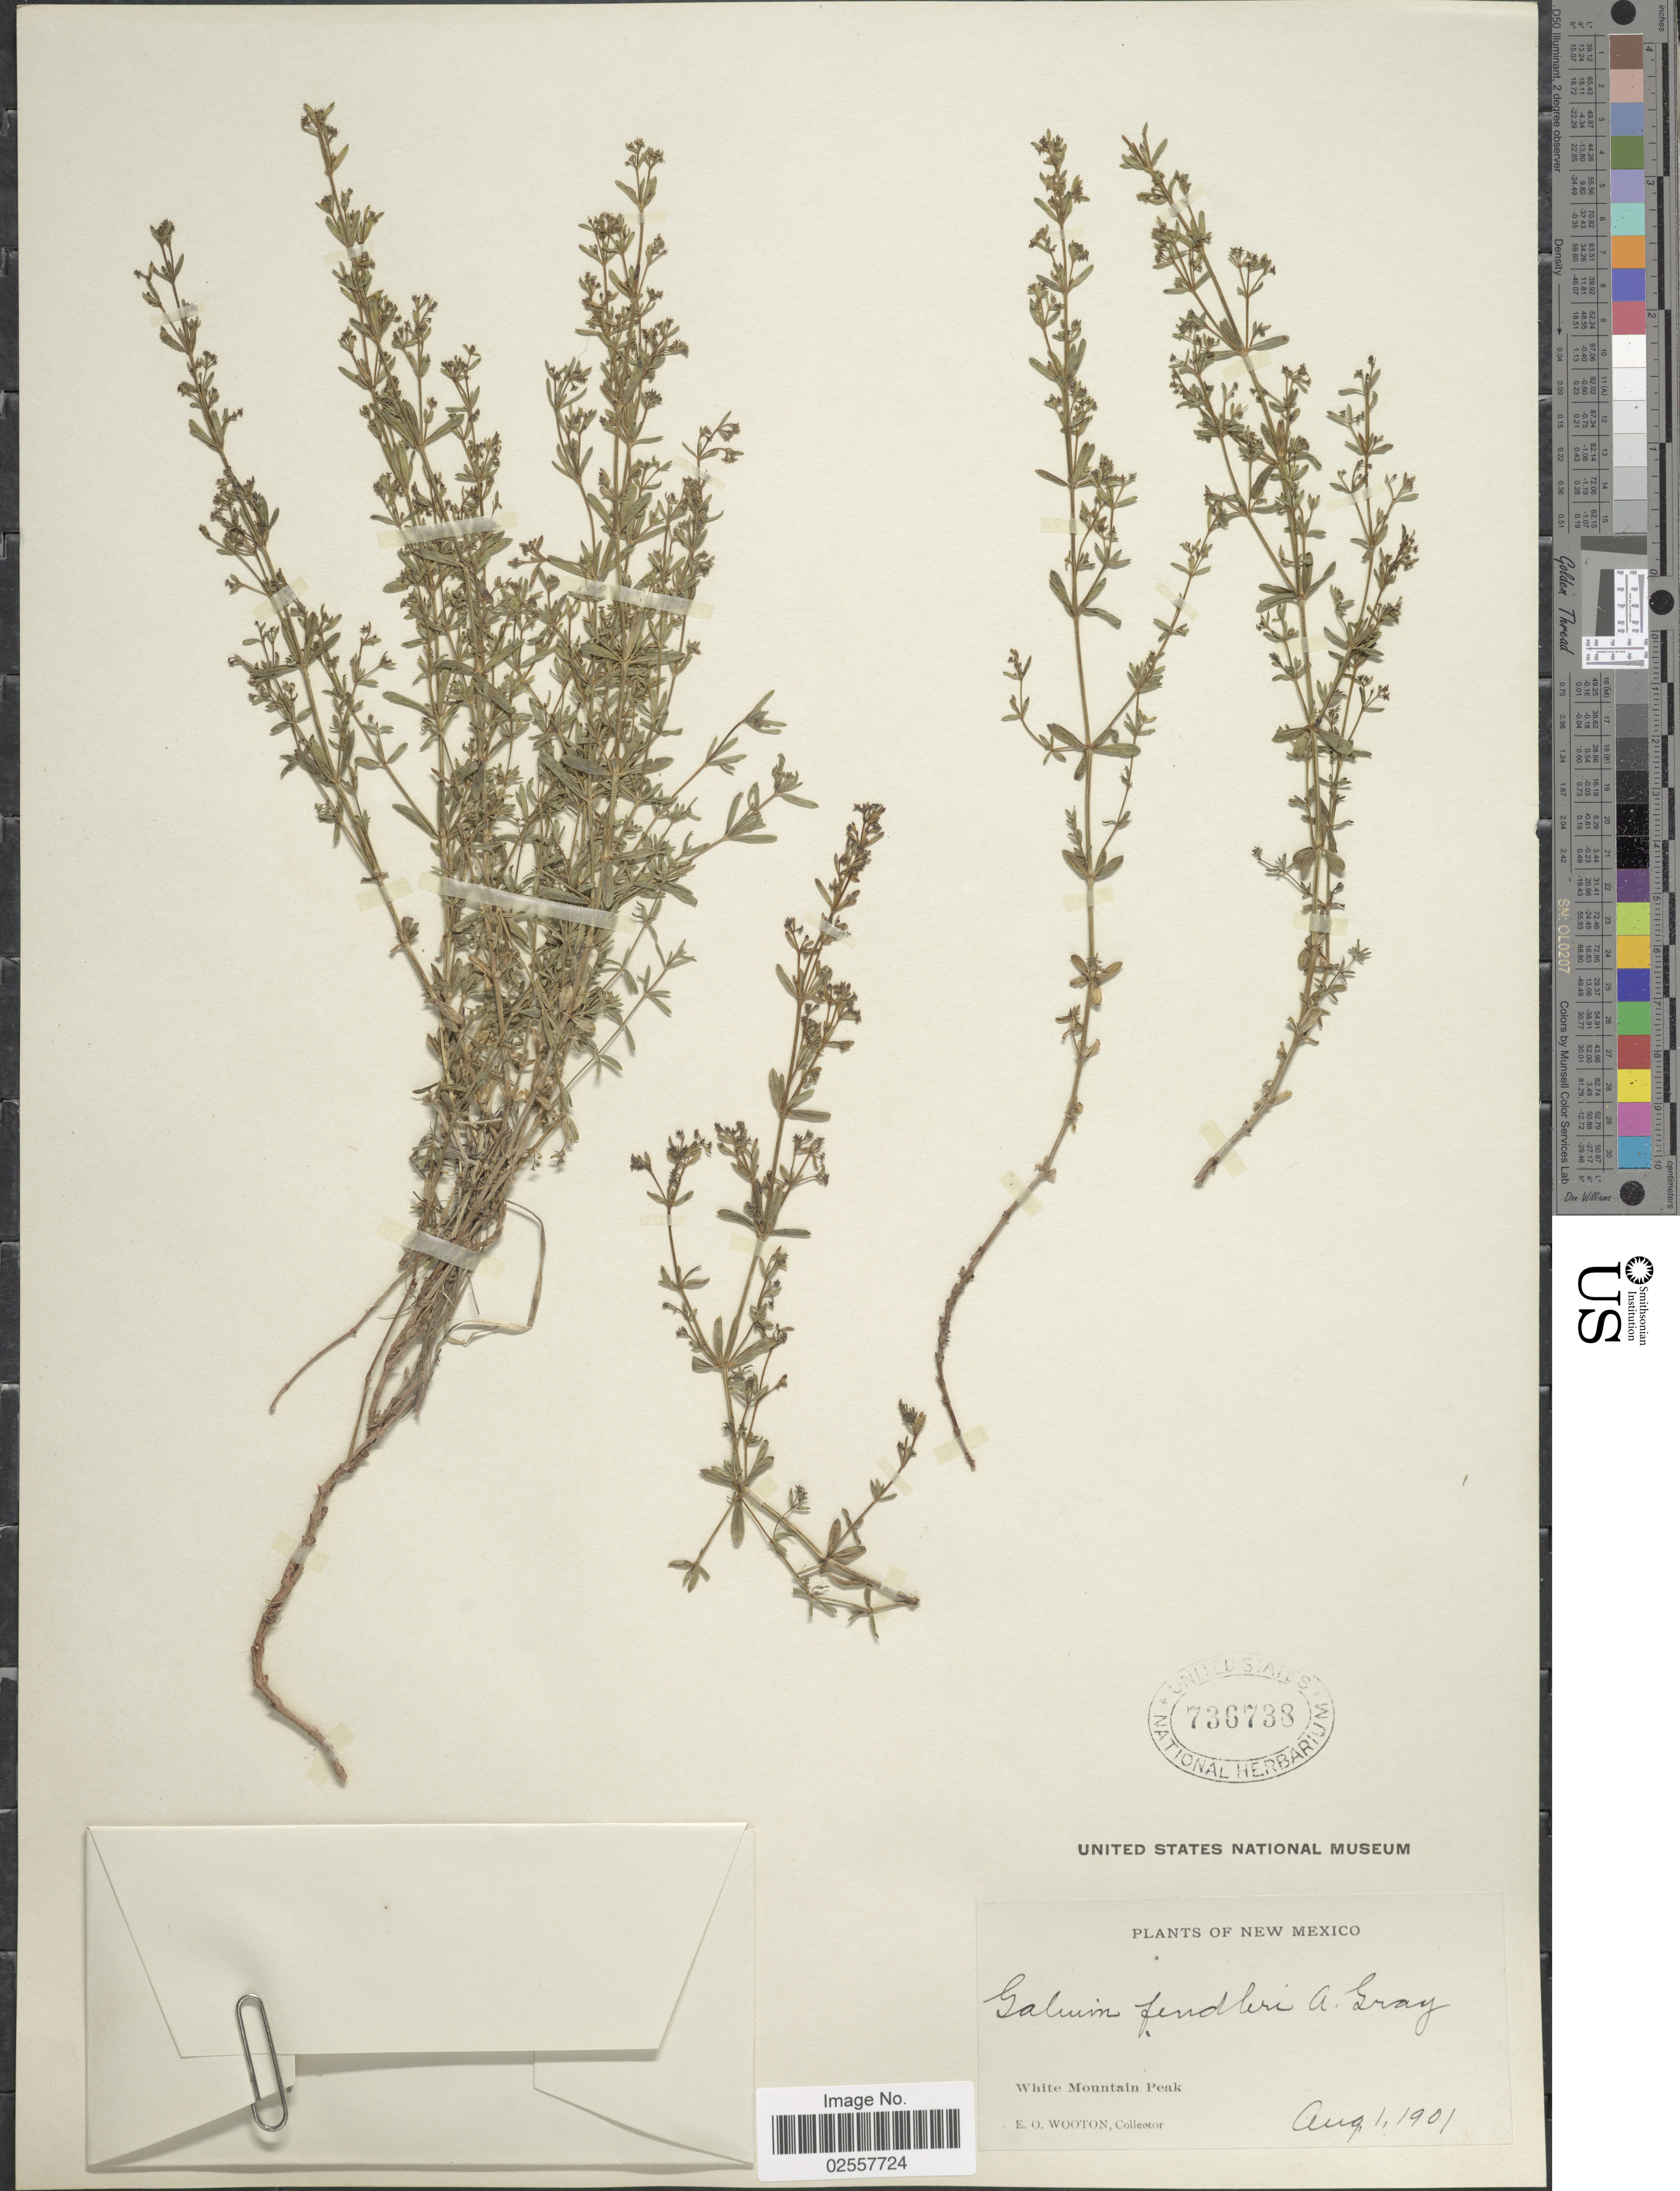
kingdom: Plantae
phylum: Tracheophyta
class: Magnoliopsida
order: Gentianales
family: Rubiaceae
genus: Galium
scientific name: Galium fendleri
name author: A. Gray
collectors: E. O. Wooton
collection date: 1901-08-01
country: United States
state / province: New Mexico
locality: White Mountain Peak.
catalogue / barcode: US 736738